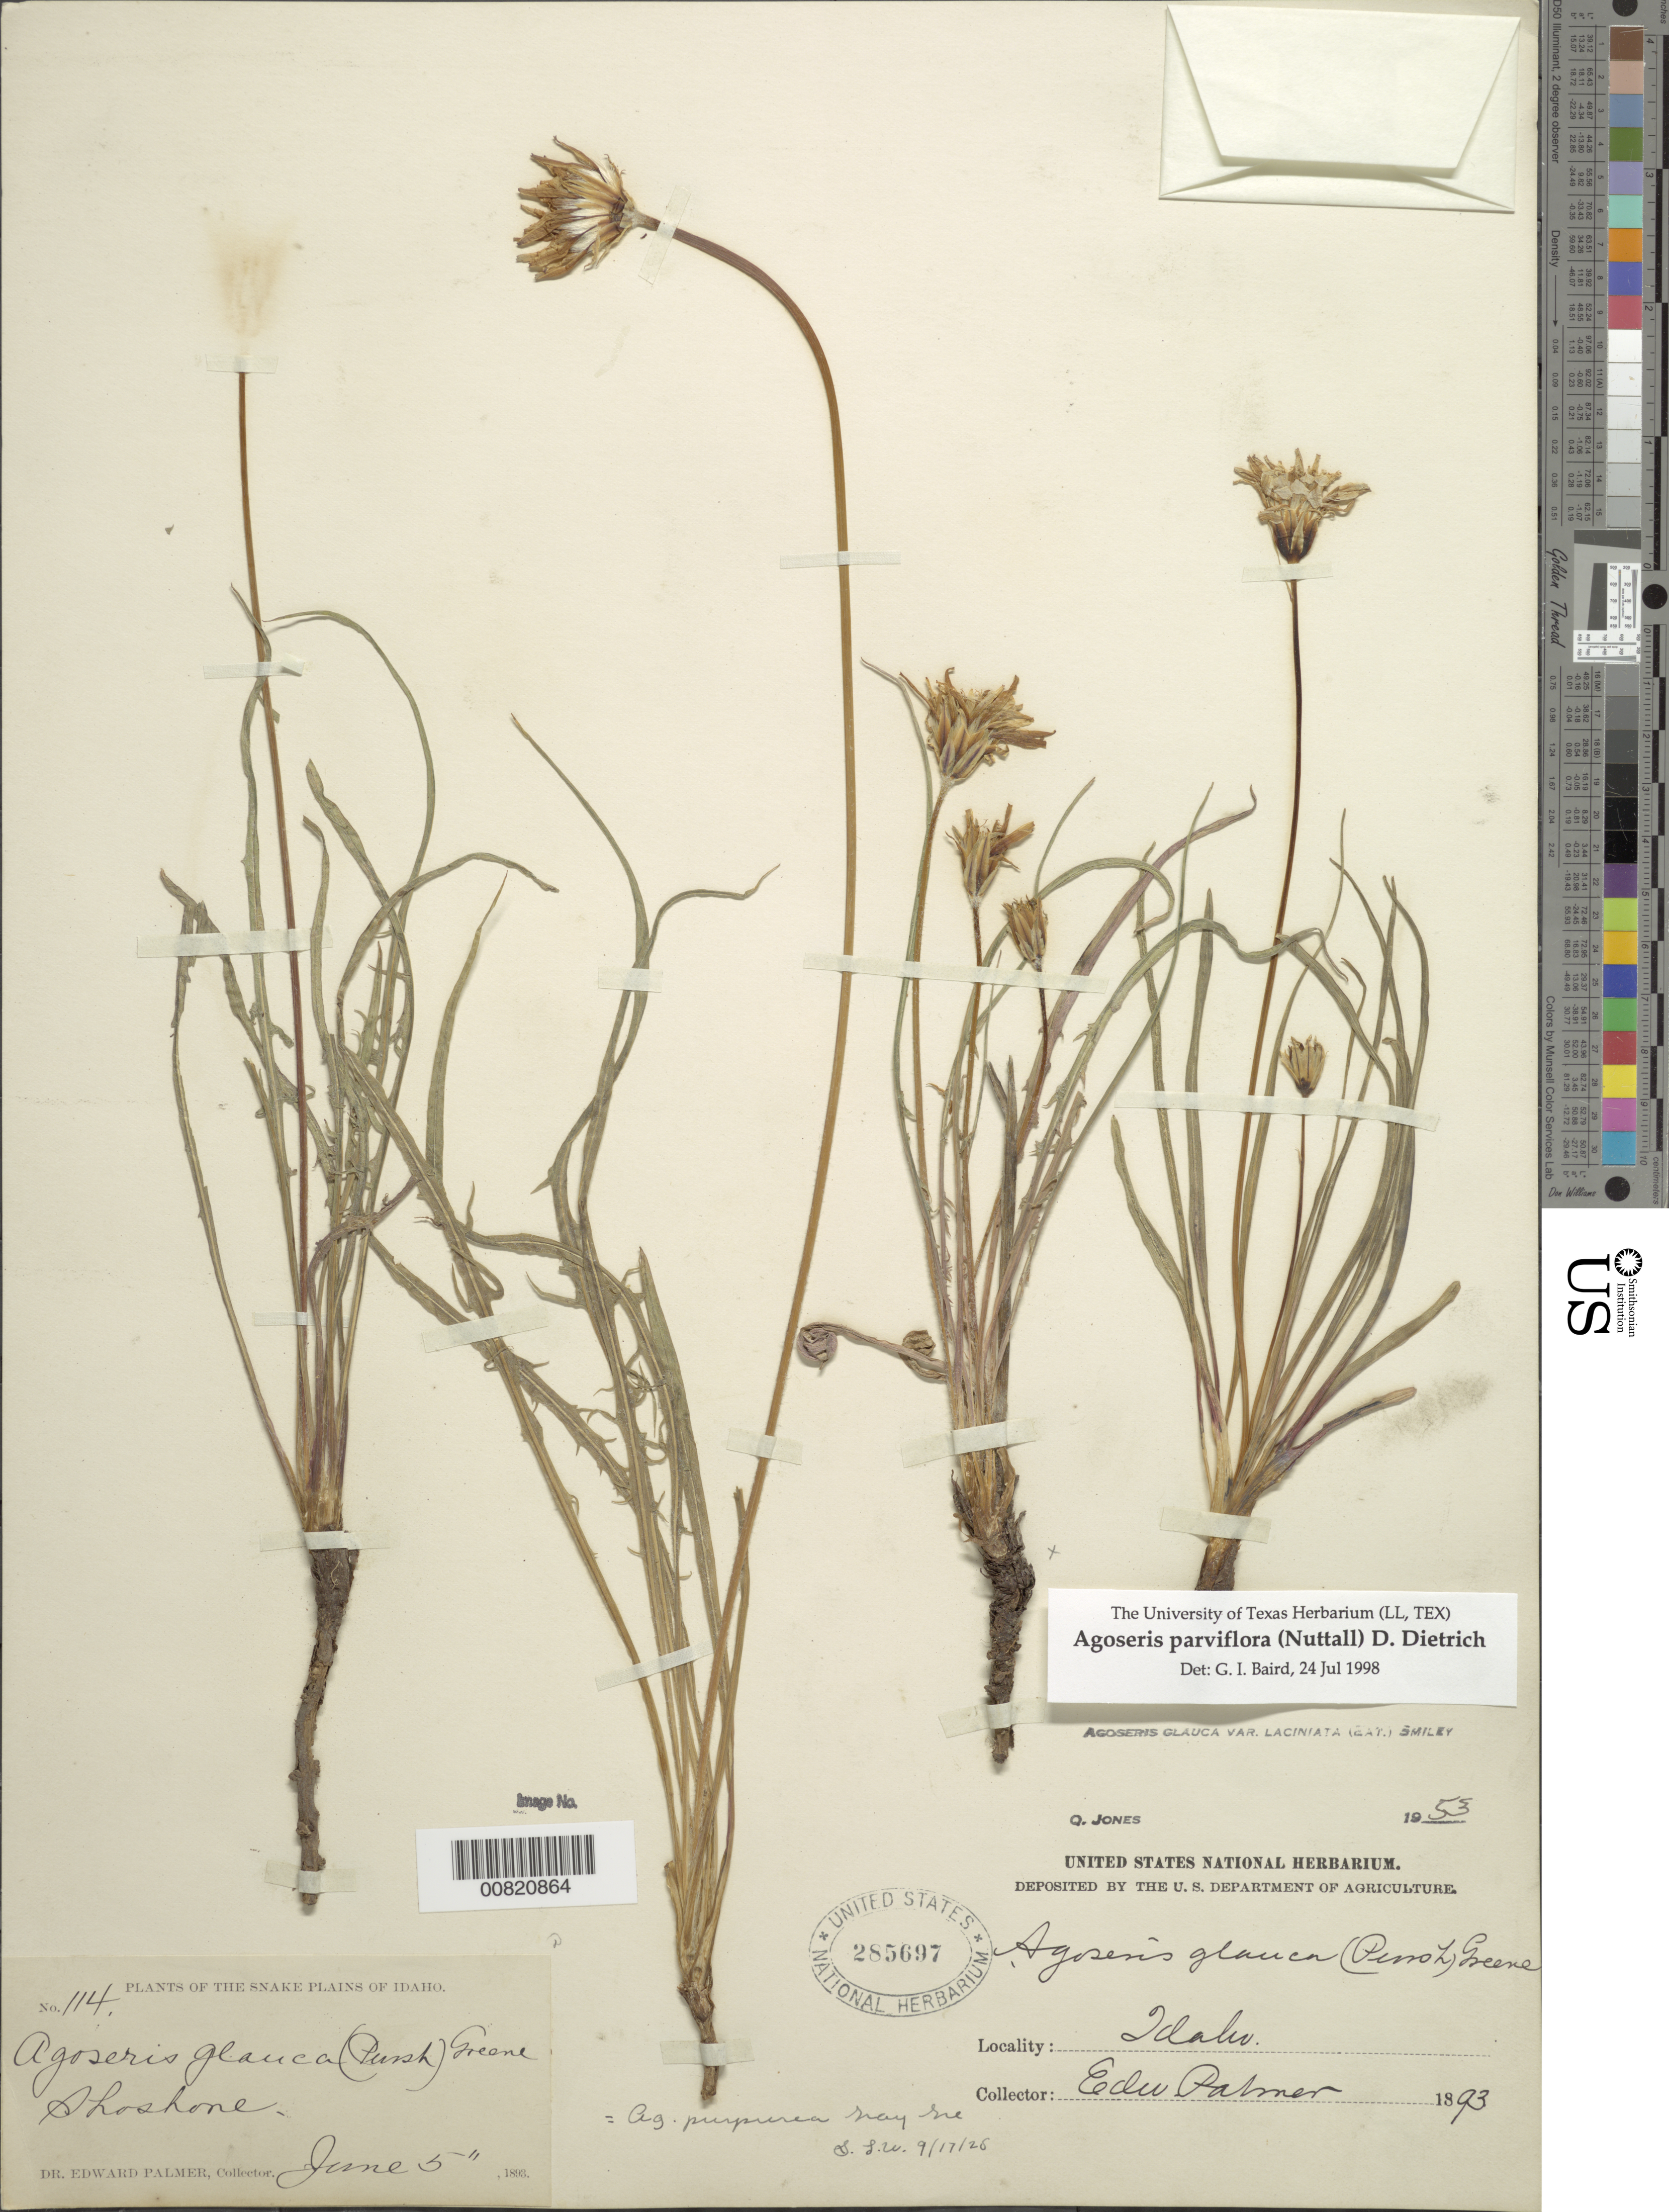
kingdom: Plantae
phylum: Tracheophyta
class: Magnoliopsida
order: Asterales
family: Asteraceae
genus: Agoseris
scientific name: Agoseris parviflora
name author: (Nutt.) D. Dietr.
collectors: E. Palmer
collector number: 114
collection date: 1893-06-05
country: United States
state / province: Idaho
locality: The Snake Plains of Idaho, Shoshone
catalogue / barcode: US 285697